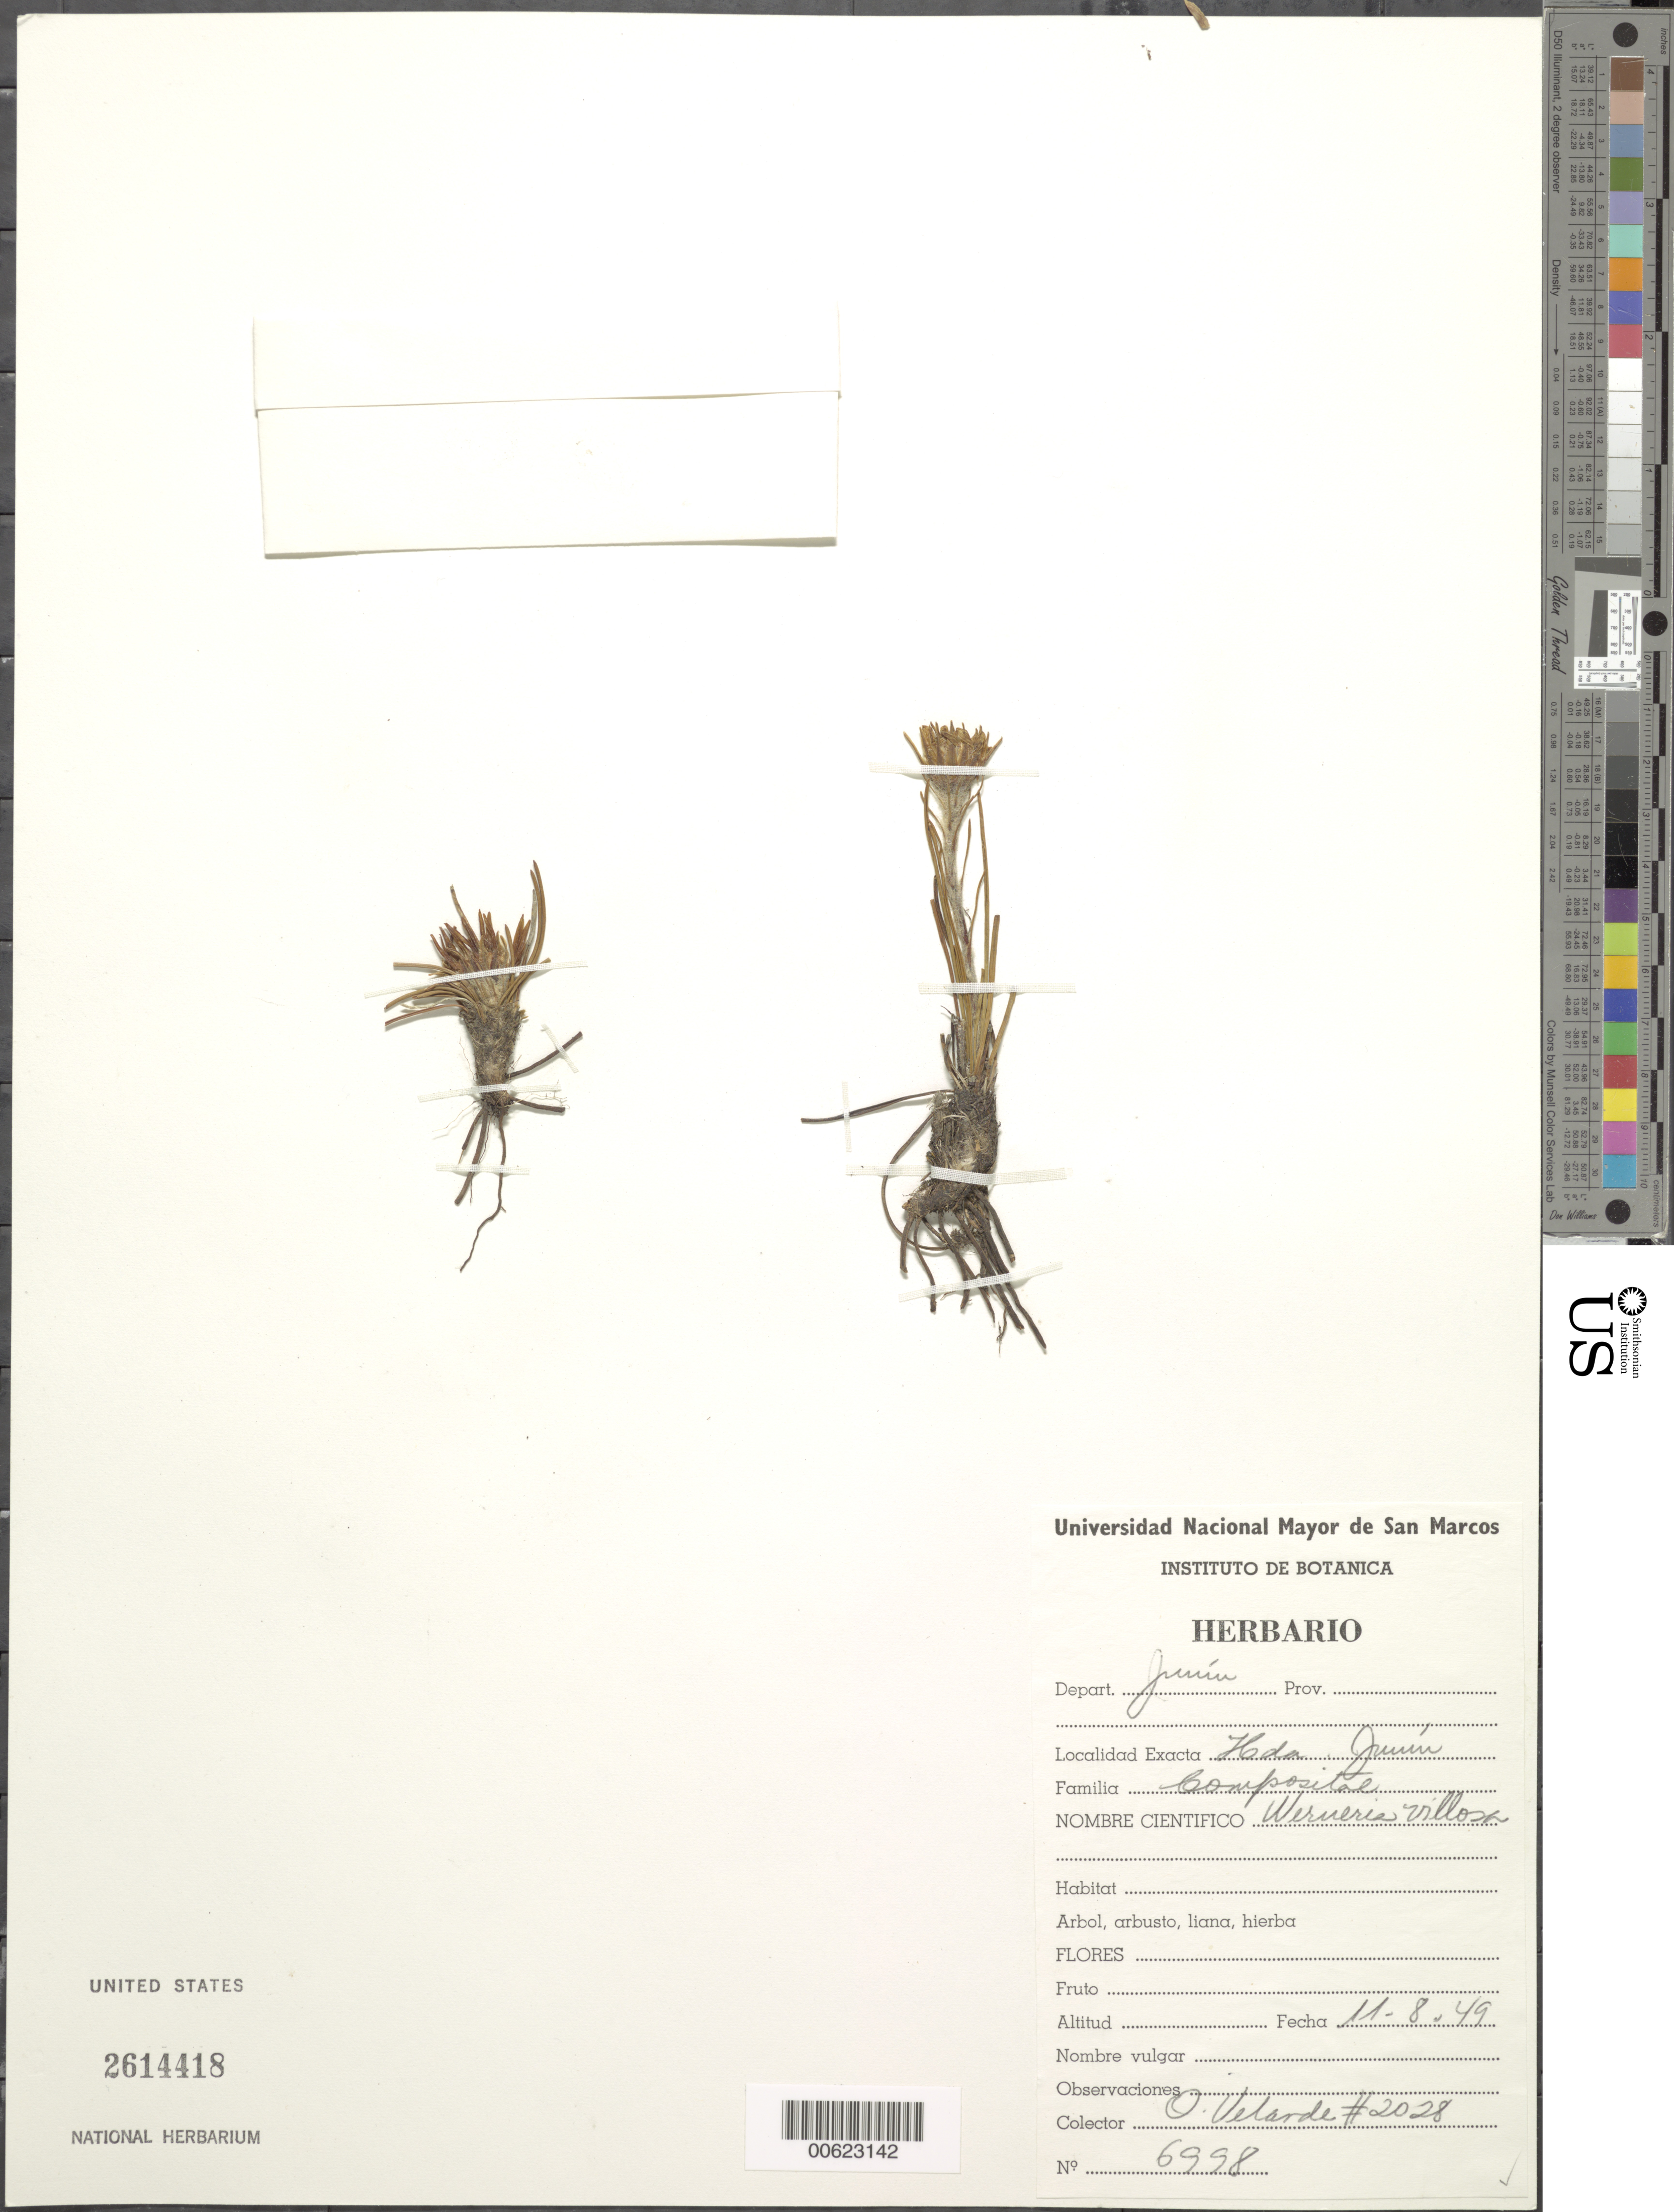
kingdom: Plantae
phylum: Tracheophyta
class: Magnoliopsida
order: Asterales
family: Asteraceae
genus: Werneria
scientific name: Werneria villosa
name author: A. Gray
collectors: O. Velarde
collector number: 2028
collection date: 1949-08-11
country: Peru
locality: Hacienda Junin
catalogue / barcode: US 2614418